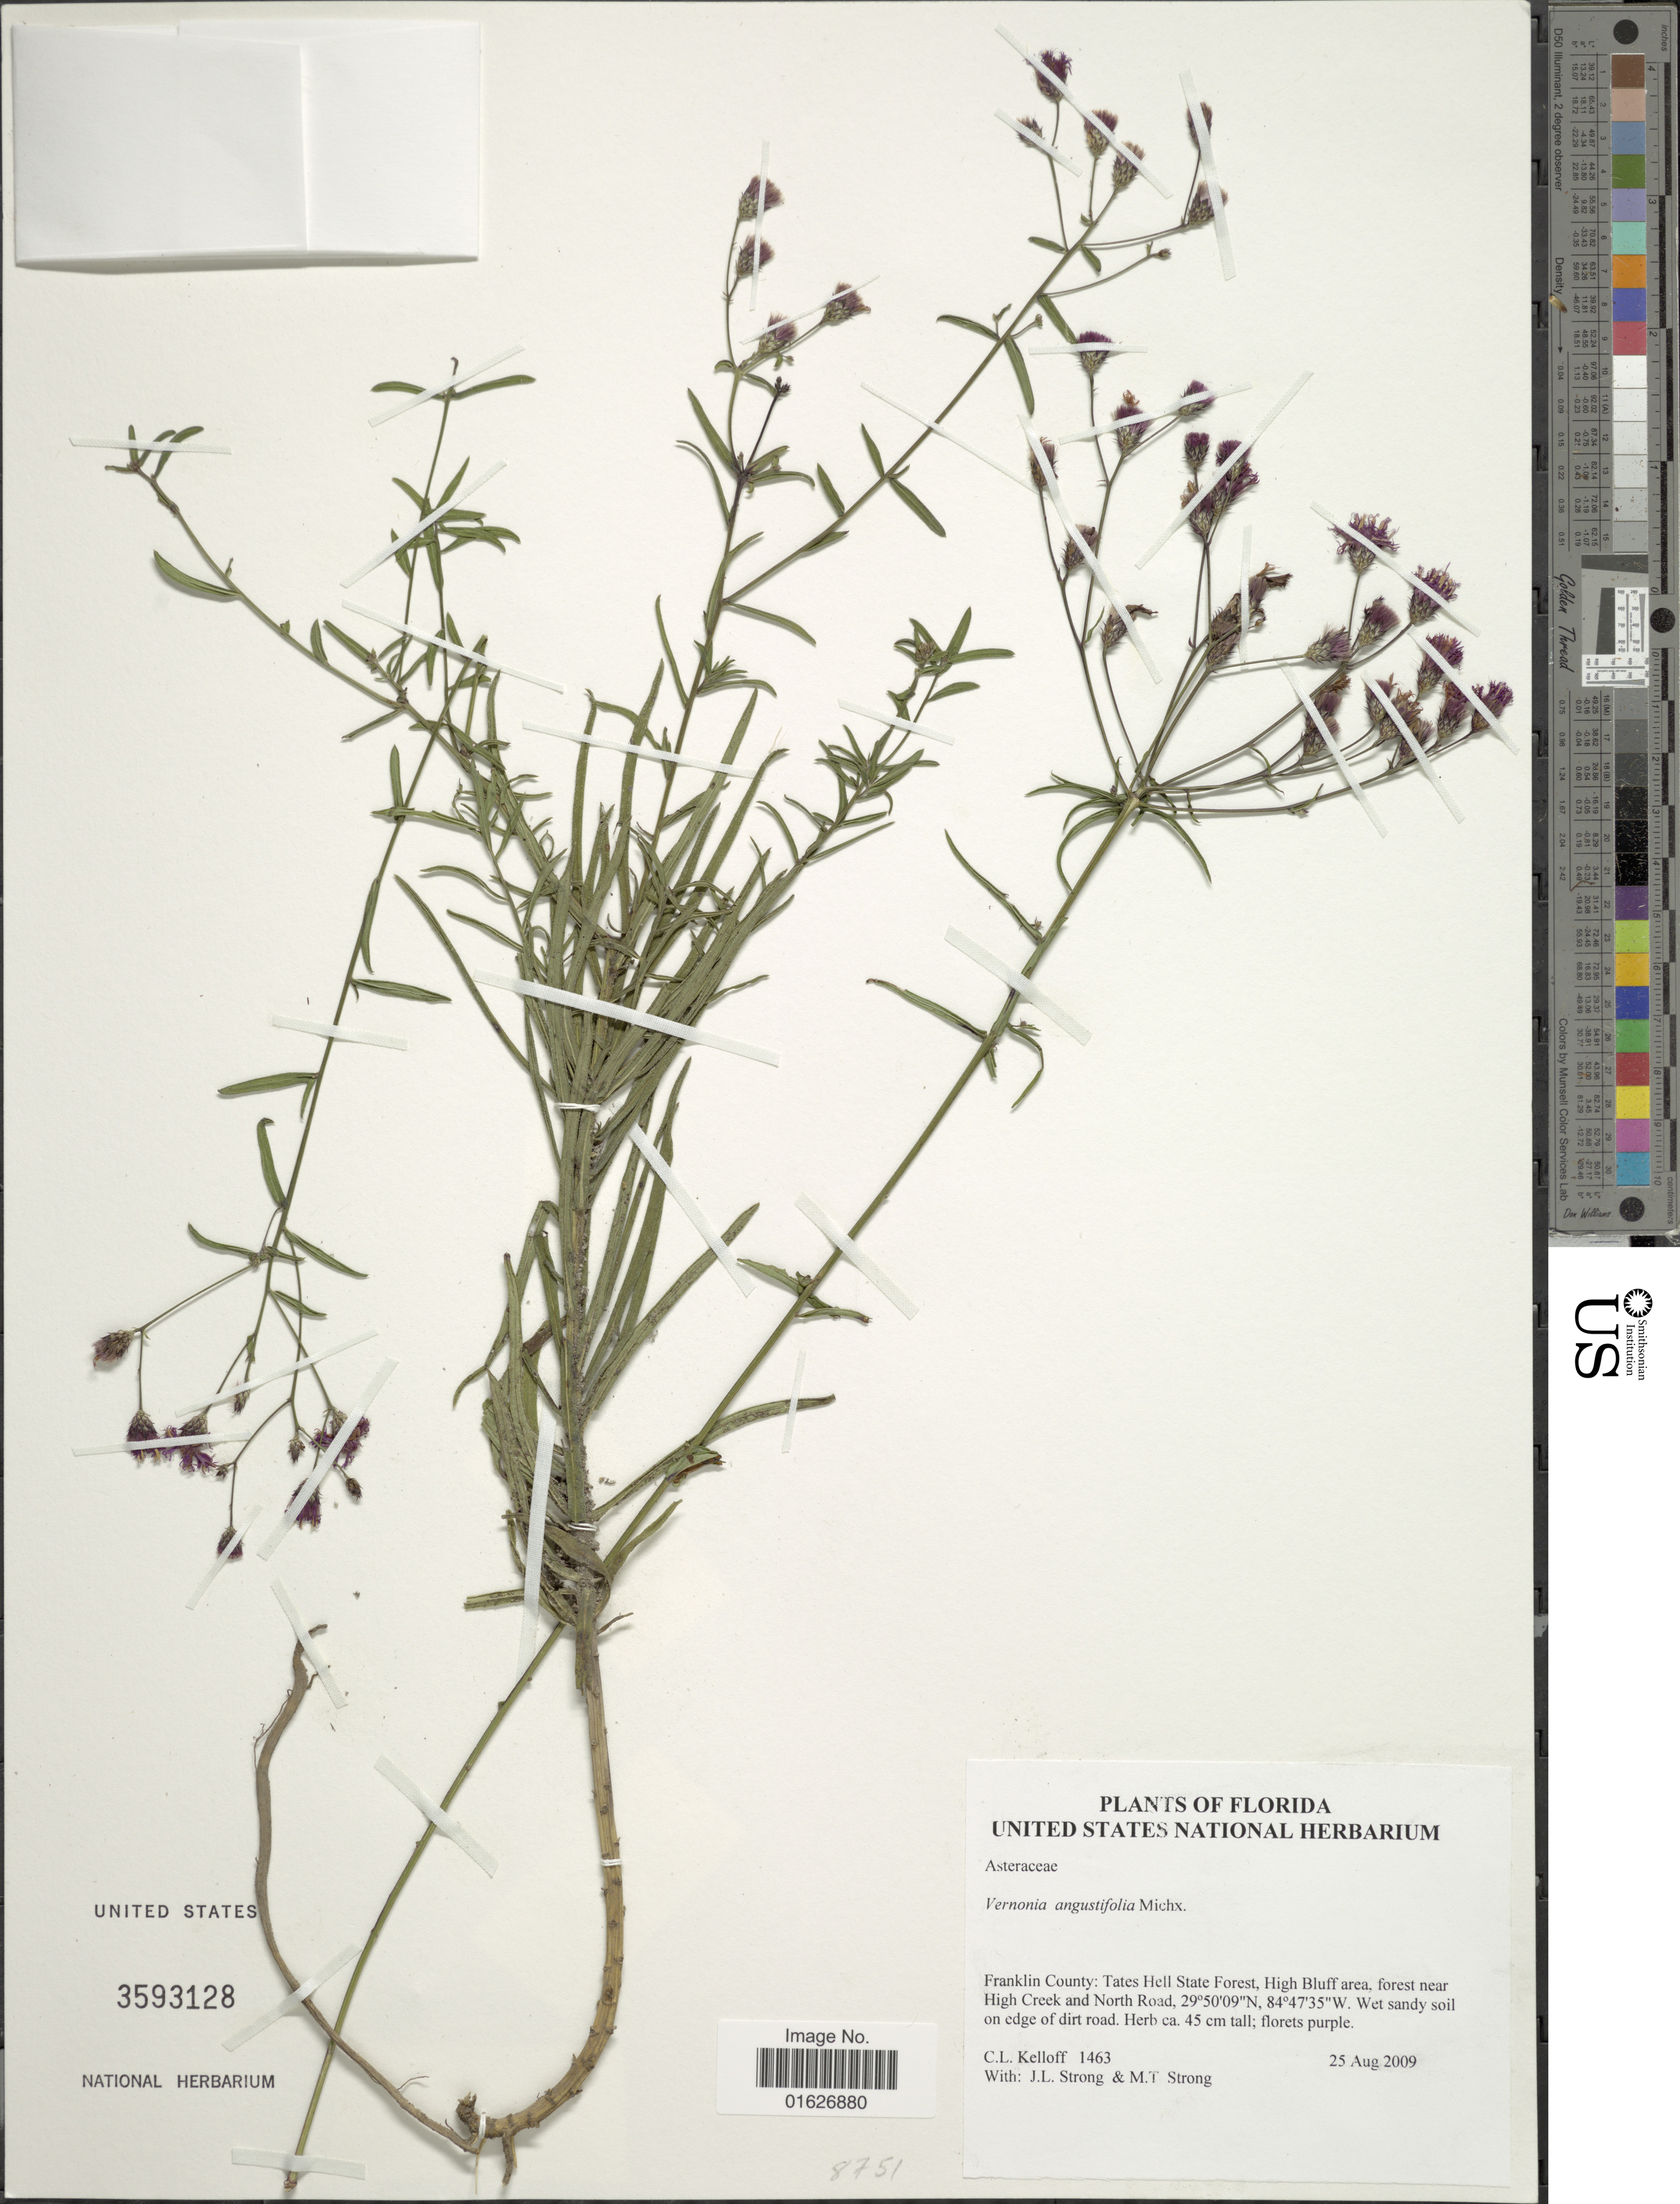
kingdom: Plantae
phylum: Tracheophyta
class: Magnoliopsida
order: Asterales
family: Asteraceae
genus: Vernonia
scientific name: Vernonia angustifolia var. mohrii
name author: S.B. Jones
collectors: C. L. Kelloff, J. L. Strong & M. T. Strong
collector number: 1463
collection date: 2009-08-25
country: United States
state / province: Florida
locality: Franklin County: Tates Hell State Forest, High Bluff area, forest near High Creek and North Road.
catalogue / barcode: US 3593128